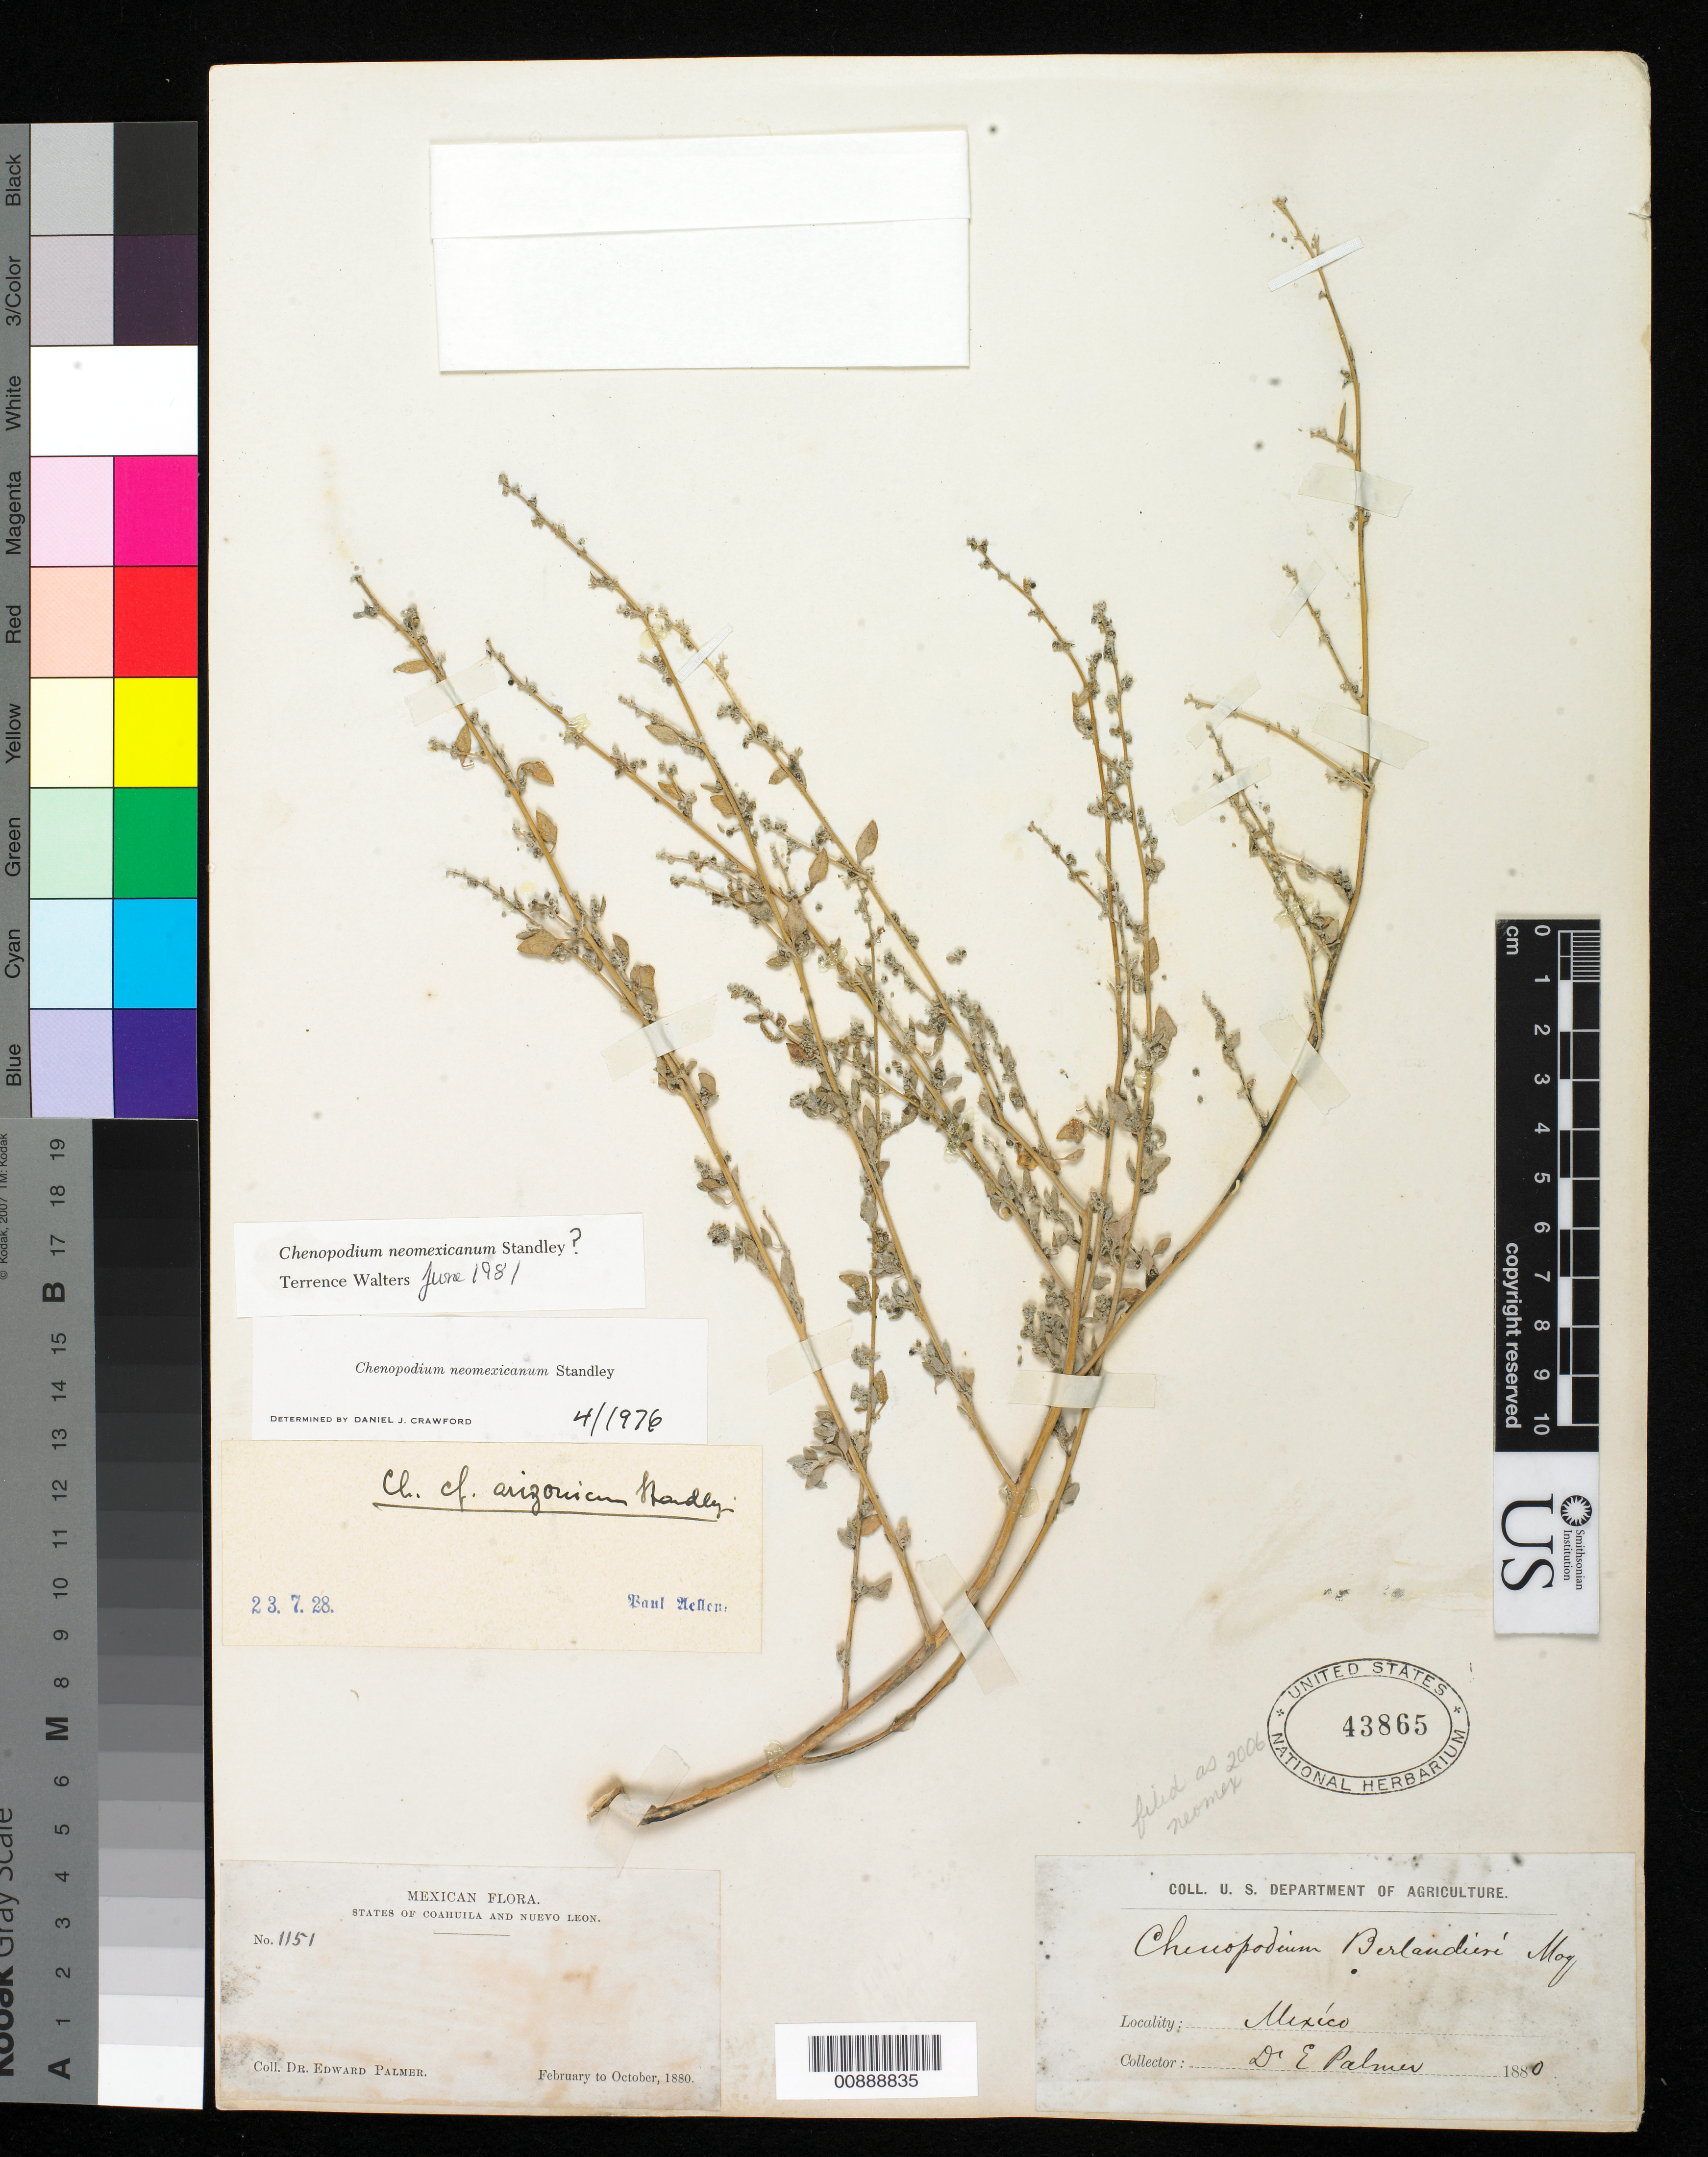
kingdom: Plantae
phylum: Tracheophyta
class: Magnoliopsida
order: Caryophyllales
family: Amaranthaceae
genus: Chenopodium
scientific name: Chenopodium parryi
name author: Standl.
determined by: Benet-Pierce, N.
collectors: E. Palmer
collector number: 1151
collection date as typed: Feb 1880 to -- Oct 1880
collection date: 1880-02/1880-10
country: Mexico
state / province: Coahuila / Nuevo León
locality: States of Coahuila and Nuevo León.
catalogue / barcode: US 43865